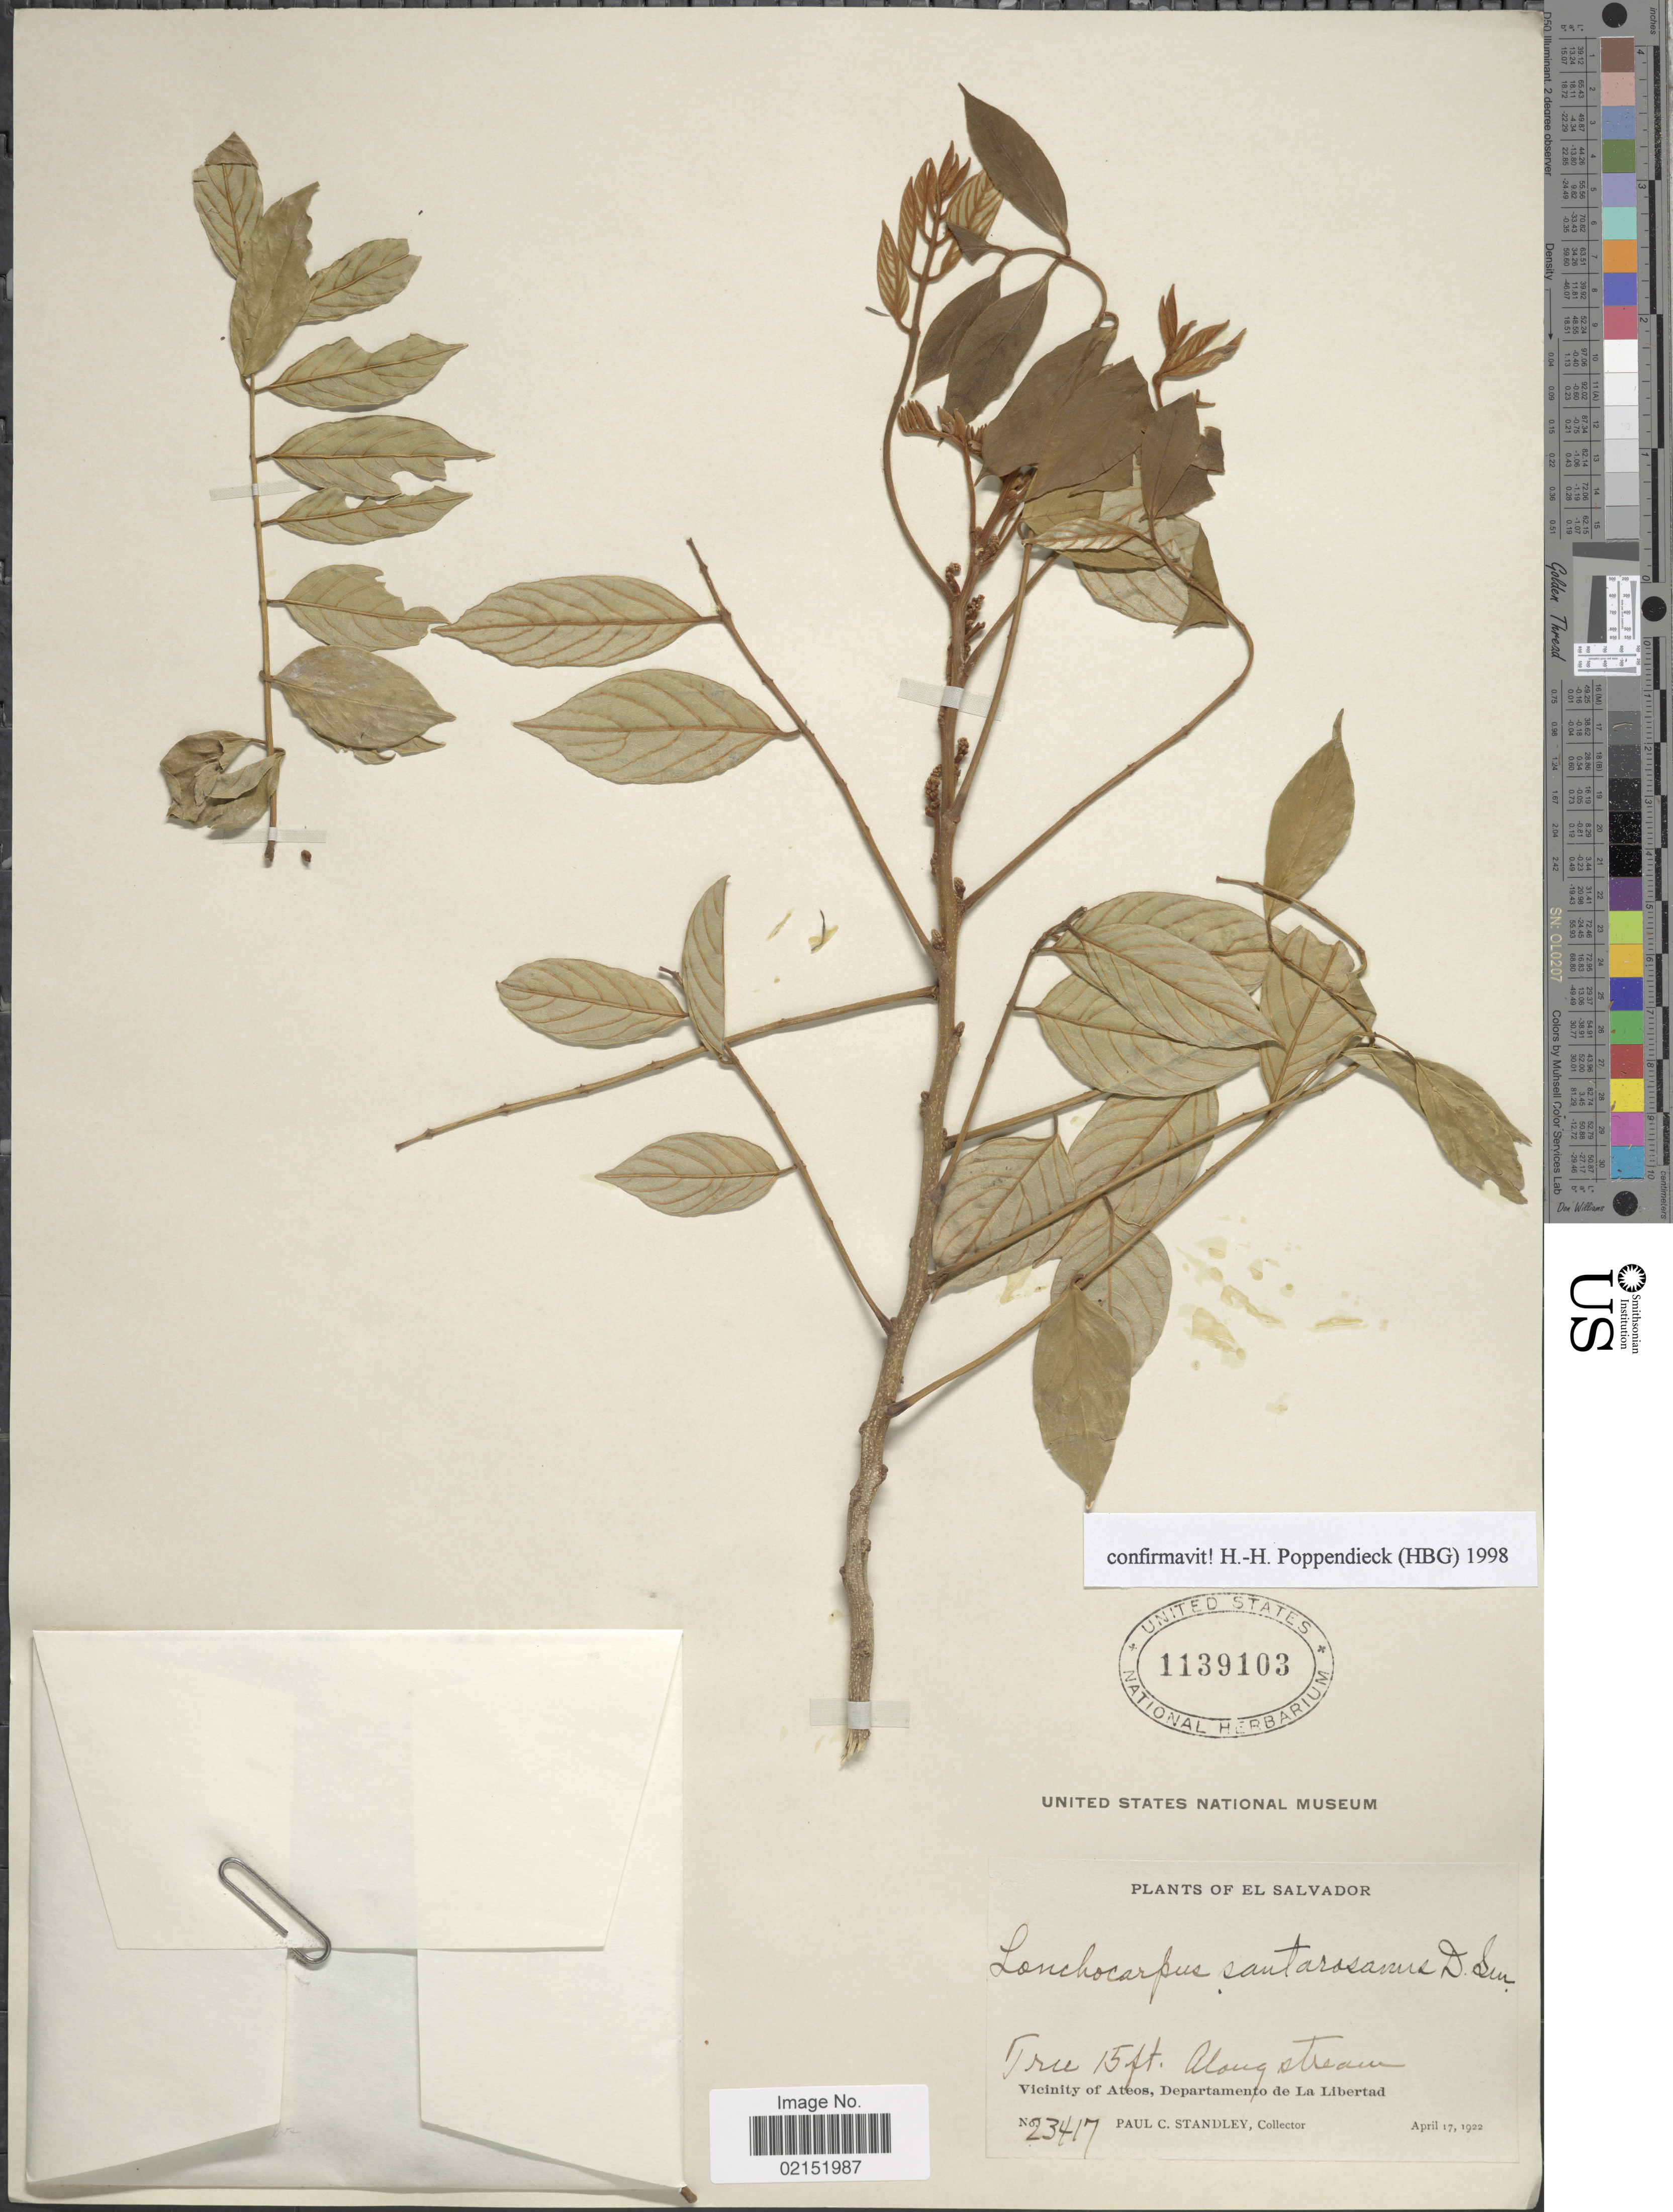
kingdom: Plantae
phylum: Tracheophyta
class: Magnoliopsida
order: Fabales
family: Fabaceae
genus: Lonchocarpus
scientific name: Lonchocarpus santarosanus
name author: Donn. Sm.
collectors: P. C. Standley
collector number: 23417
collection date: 1922-04-17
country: El Salvador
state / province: La Libertad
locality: Vicinity of Ateos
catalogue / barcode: US 1139103